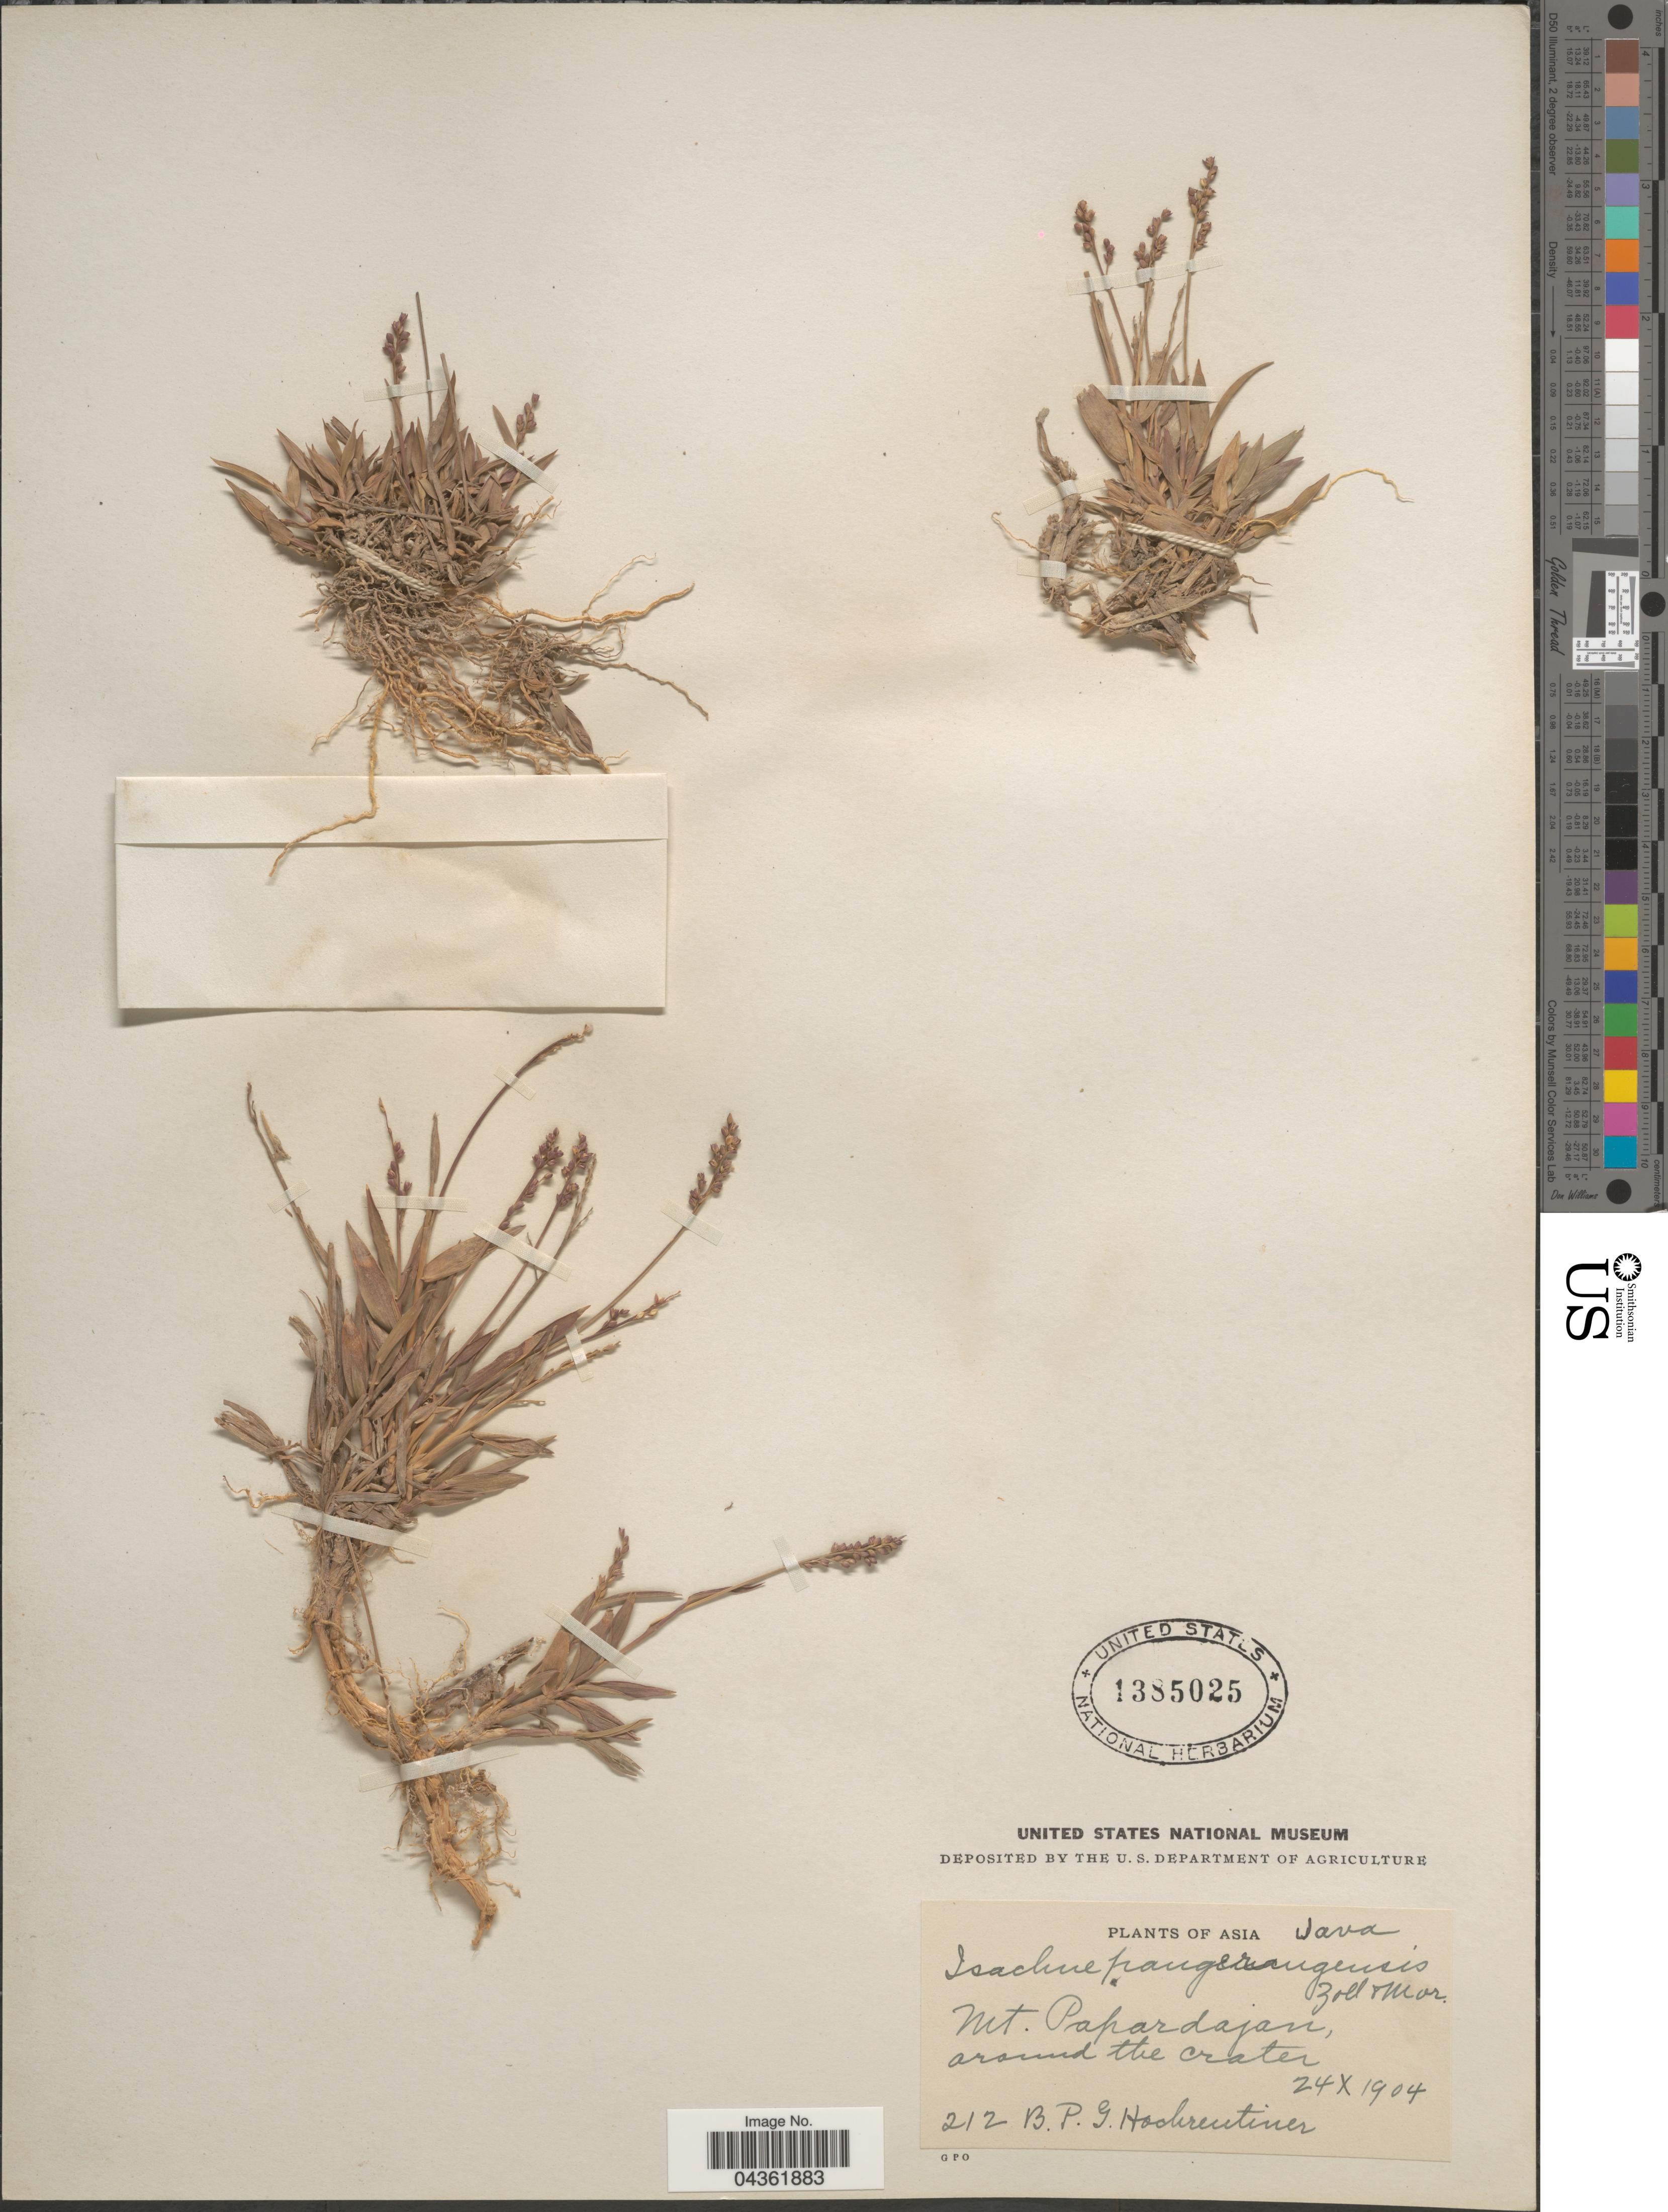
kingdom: Plantae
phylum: Tracheophyta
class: Liliopsida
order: Poales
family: Poaceae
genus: Isachne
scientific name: Isachne pangerangensis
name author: Zoll. & Moritzi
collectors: B. P. Hochreutiner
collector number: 212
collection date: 1904-10-24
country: Indonesia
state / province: Java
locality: Mt. Papardajan, around the crater.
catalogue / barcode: US 1385025